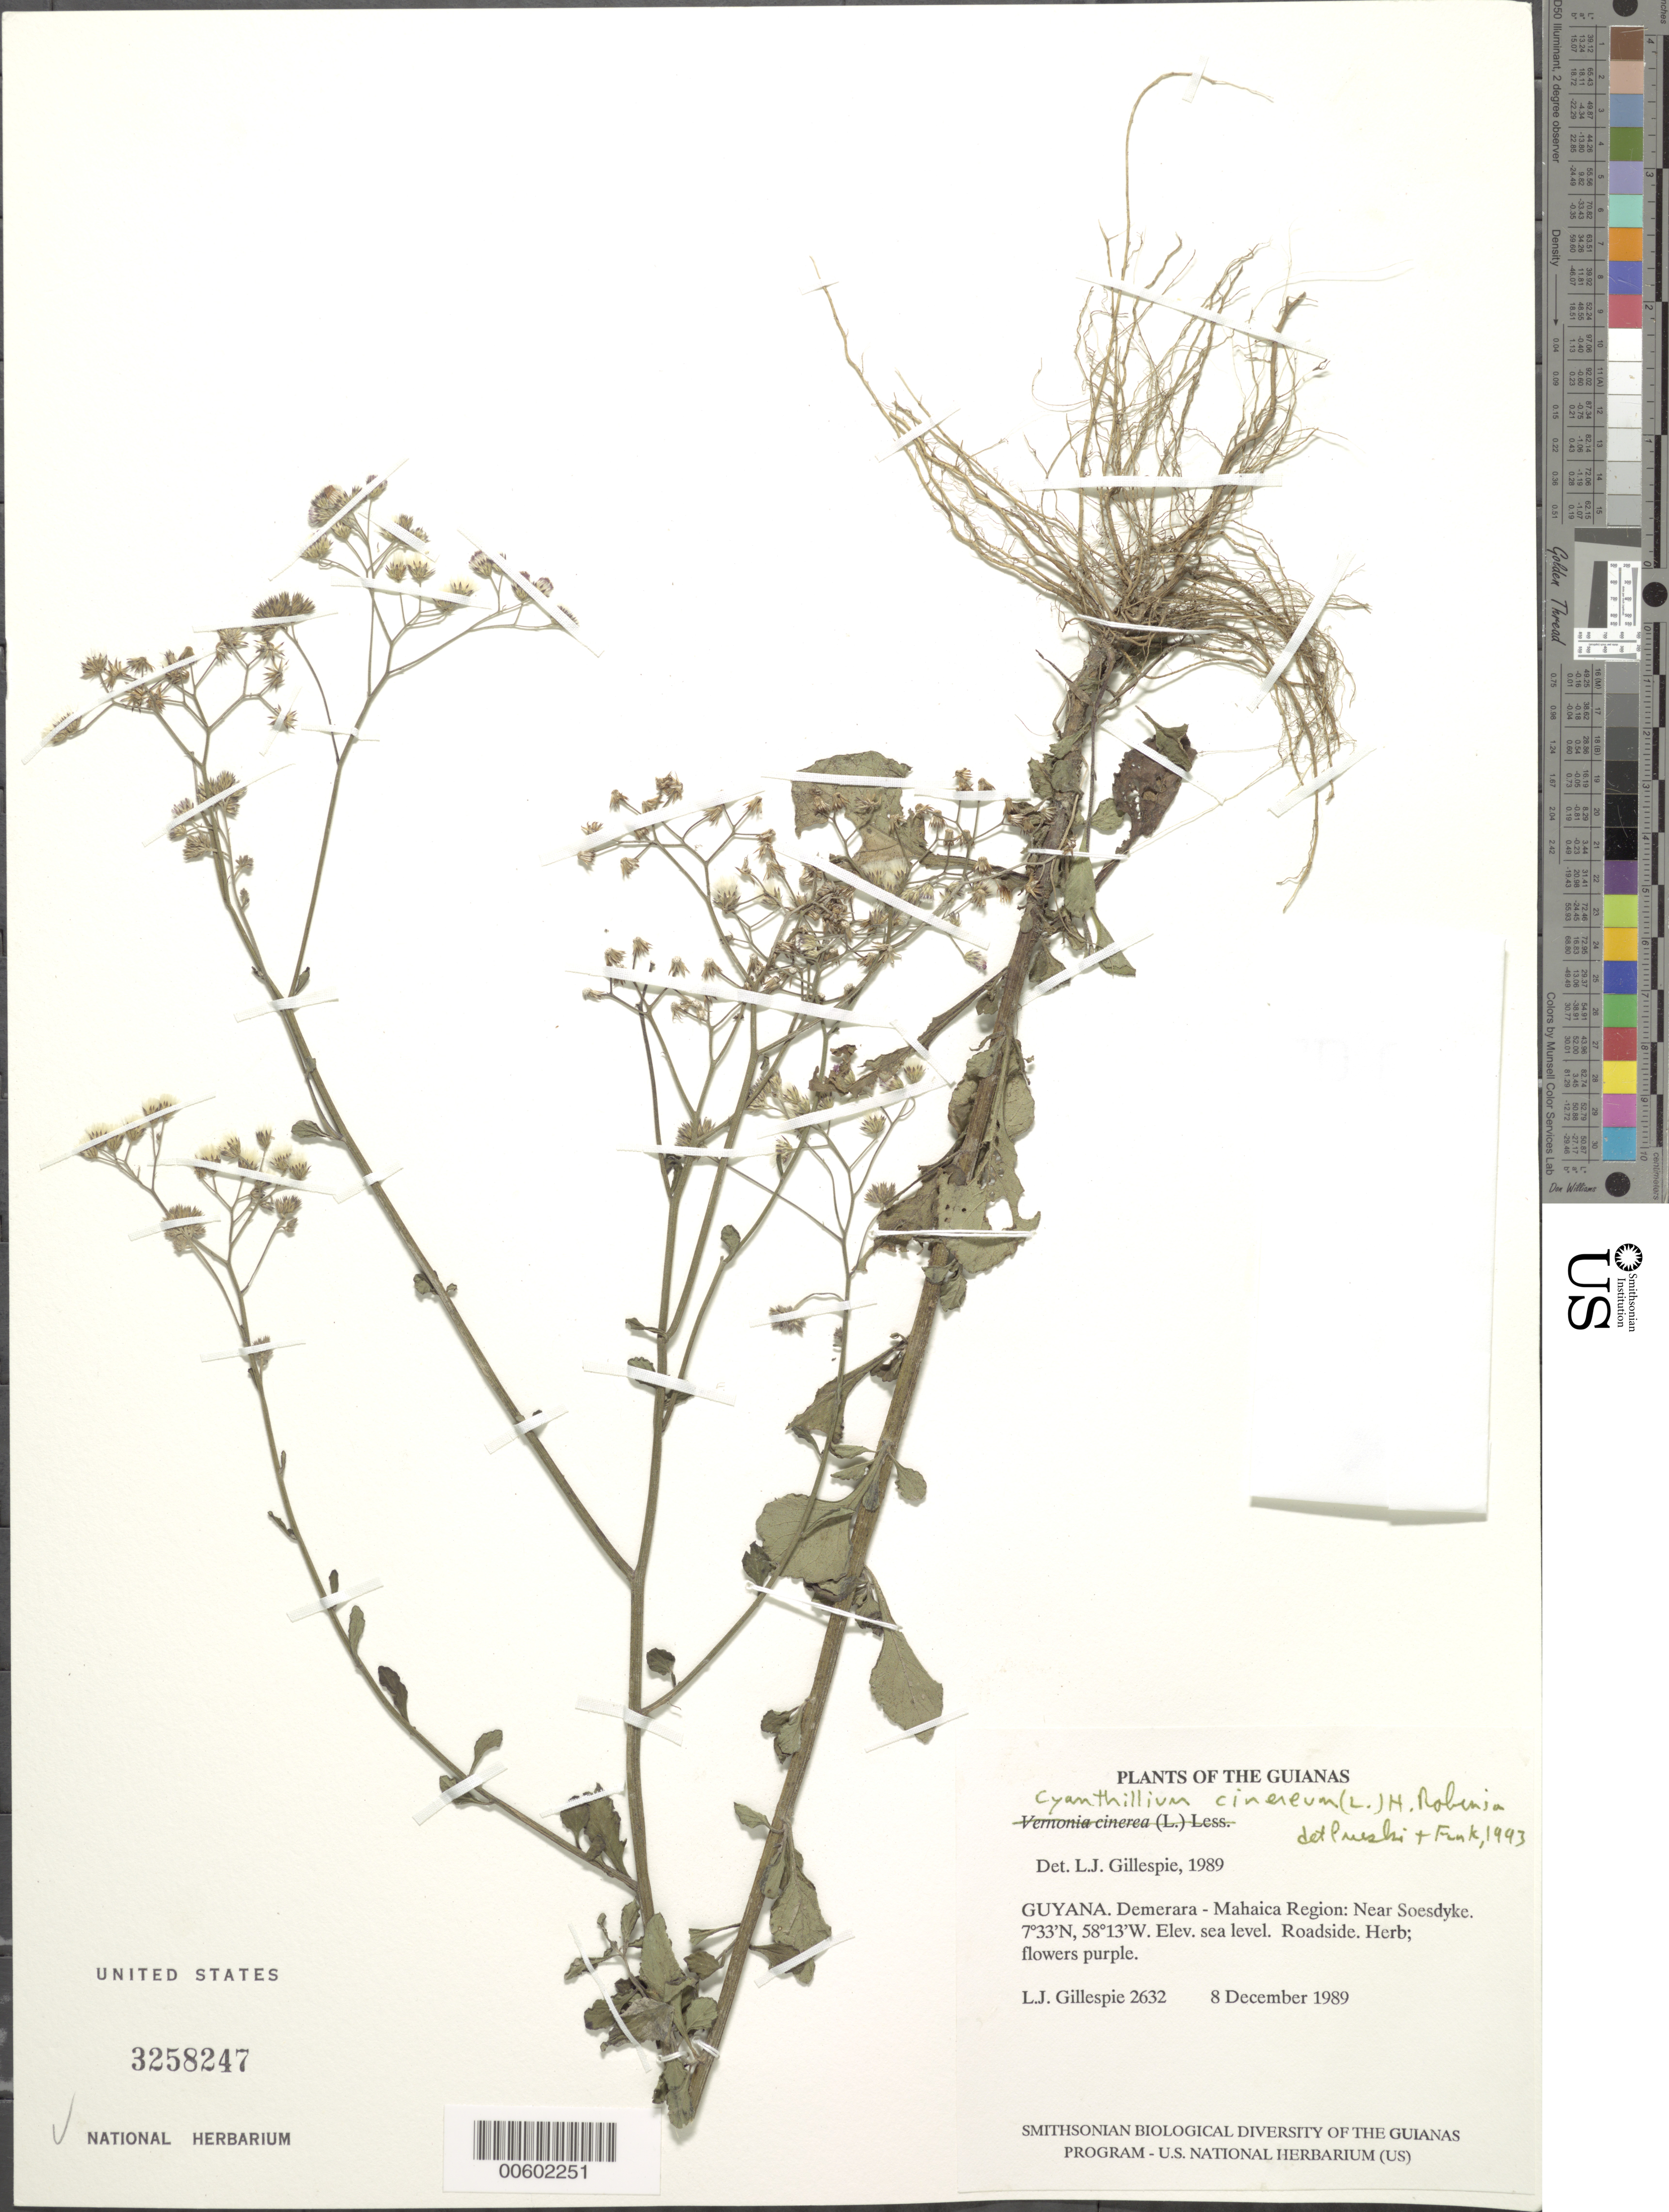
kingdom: Plantae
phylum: Tracheophyta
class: Magnoliopsida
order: Asterales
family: Asteraceae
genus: Cyanthillium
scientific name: Cyanthillium cinereum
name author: (L.) H. Rob.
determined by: Pruski, J. F.; Funk, V. A.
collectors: L. J. Gillespie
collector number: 2632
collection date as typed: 8 December 1989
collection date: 1989-12-08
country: Guyana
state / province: Demerara-Mahaica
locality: Near Soesdyke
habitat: Roadside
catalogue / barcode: US 3258247